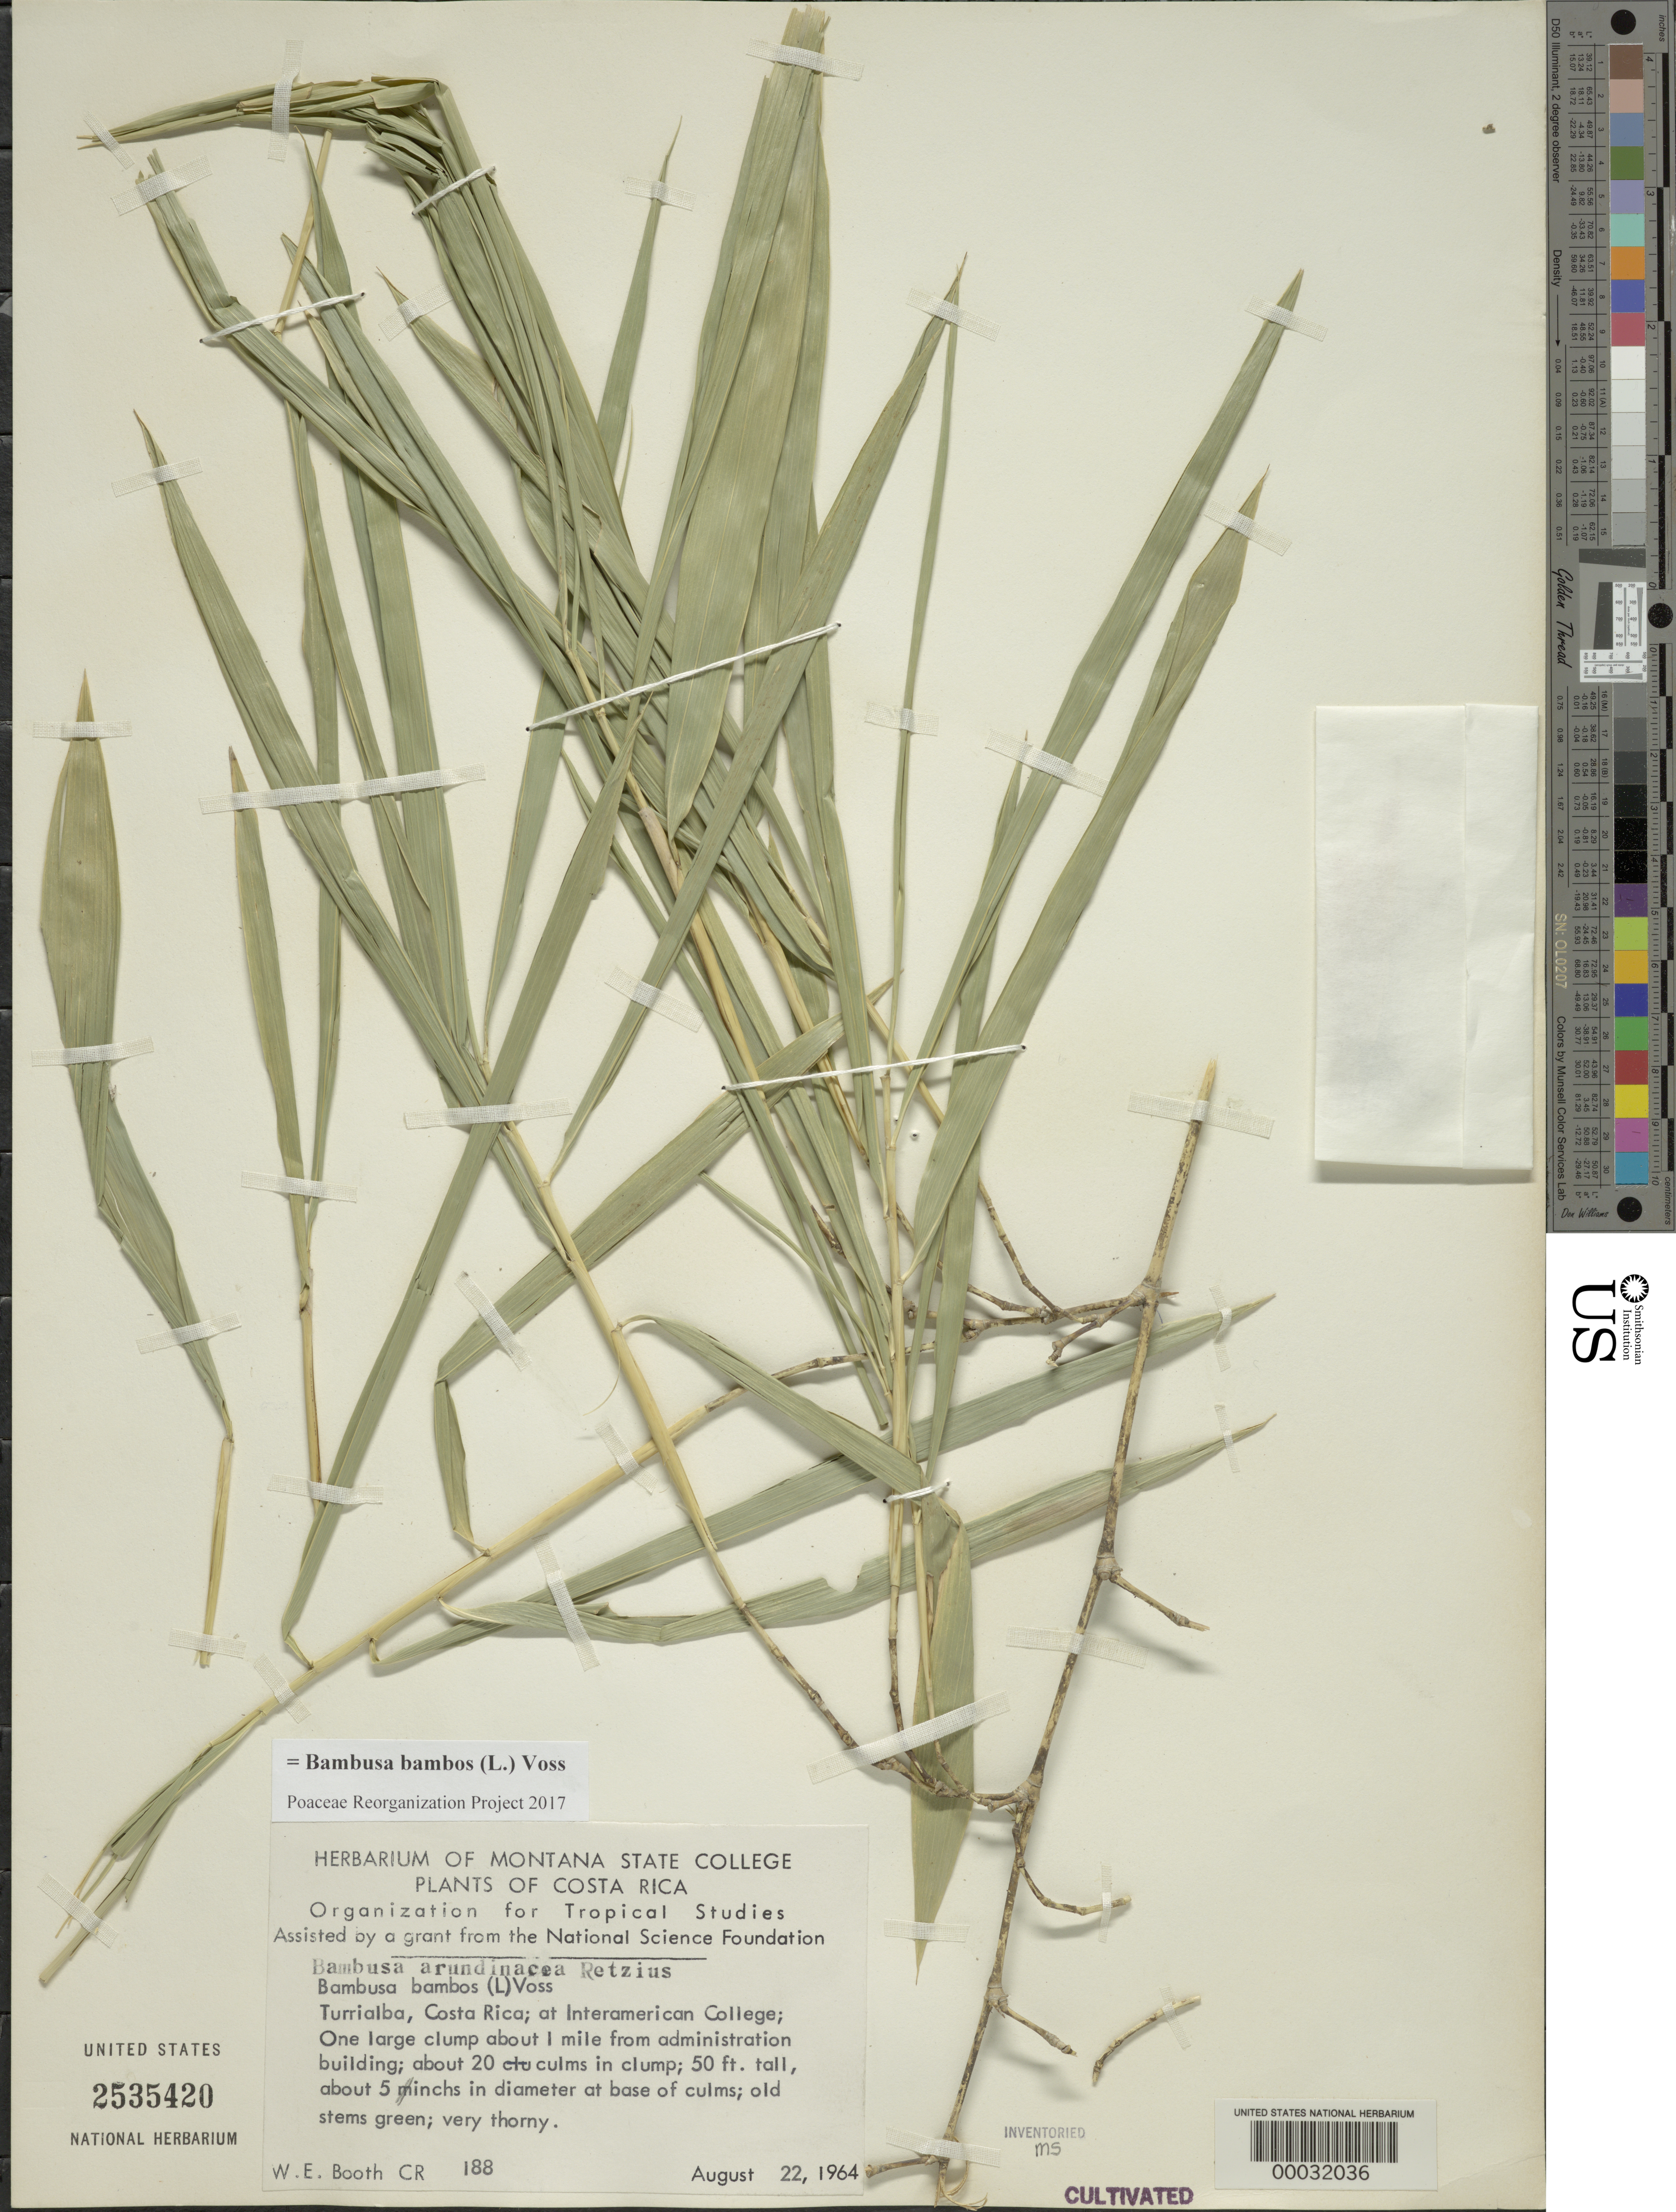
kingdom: Plantae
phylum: Tracheophyta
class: Liliopsida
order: Poales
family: Poaceae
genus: Bambusa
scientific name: Bambusa bambos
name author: (L.) Voss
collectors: W. Booth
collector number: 188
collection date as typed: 22 Aug 1964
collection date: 1964-08-22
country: Costa Rica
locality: Turrialba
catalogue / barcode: US 2535420